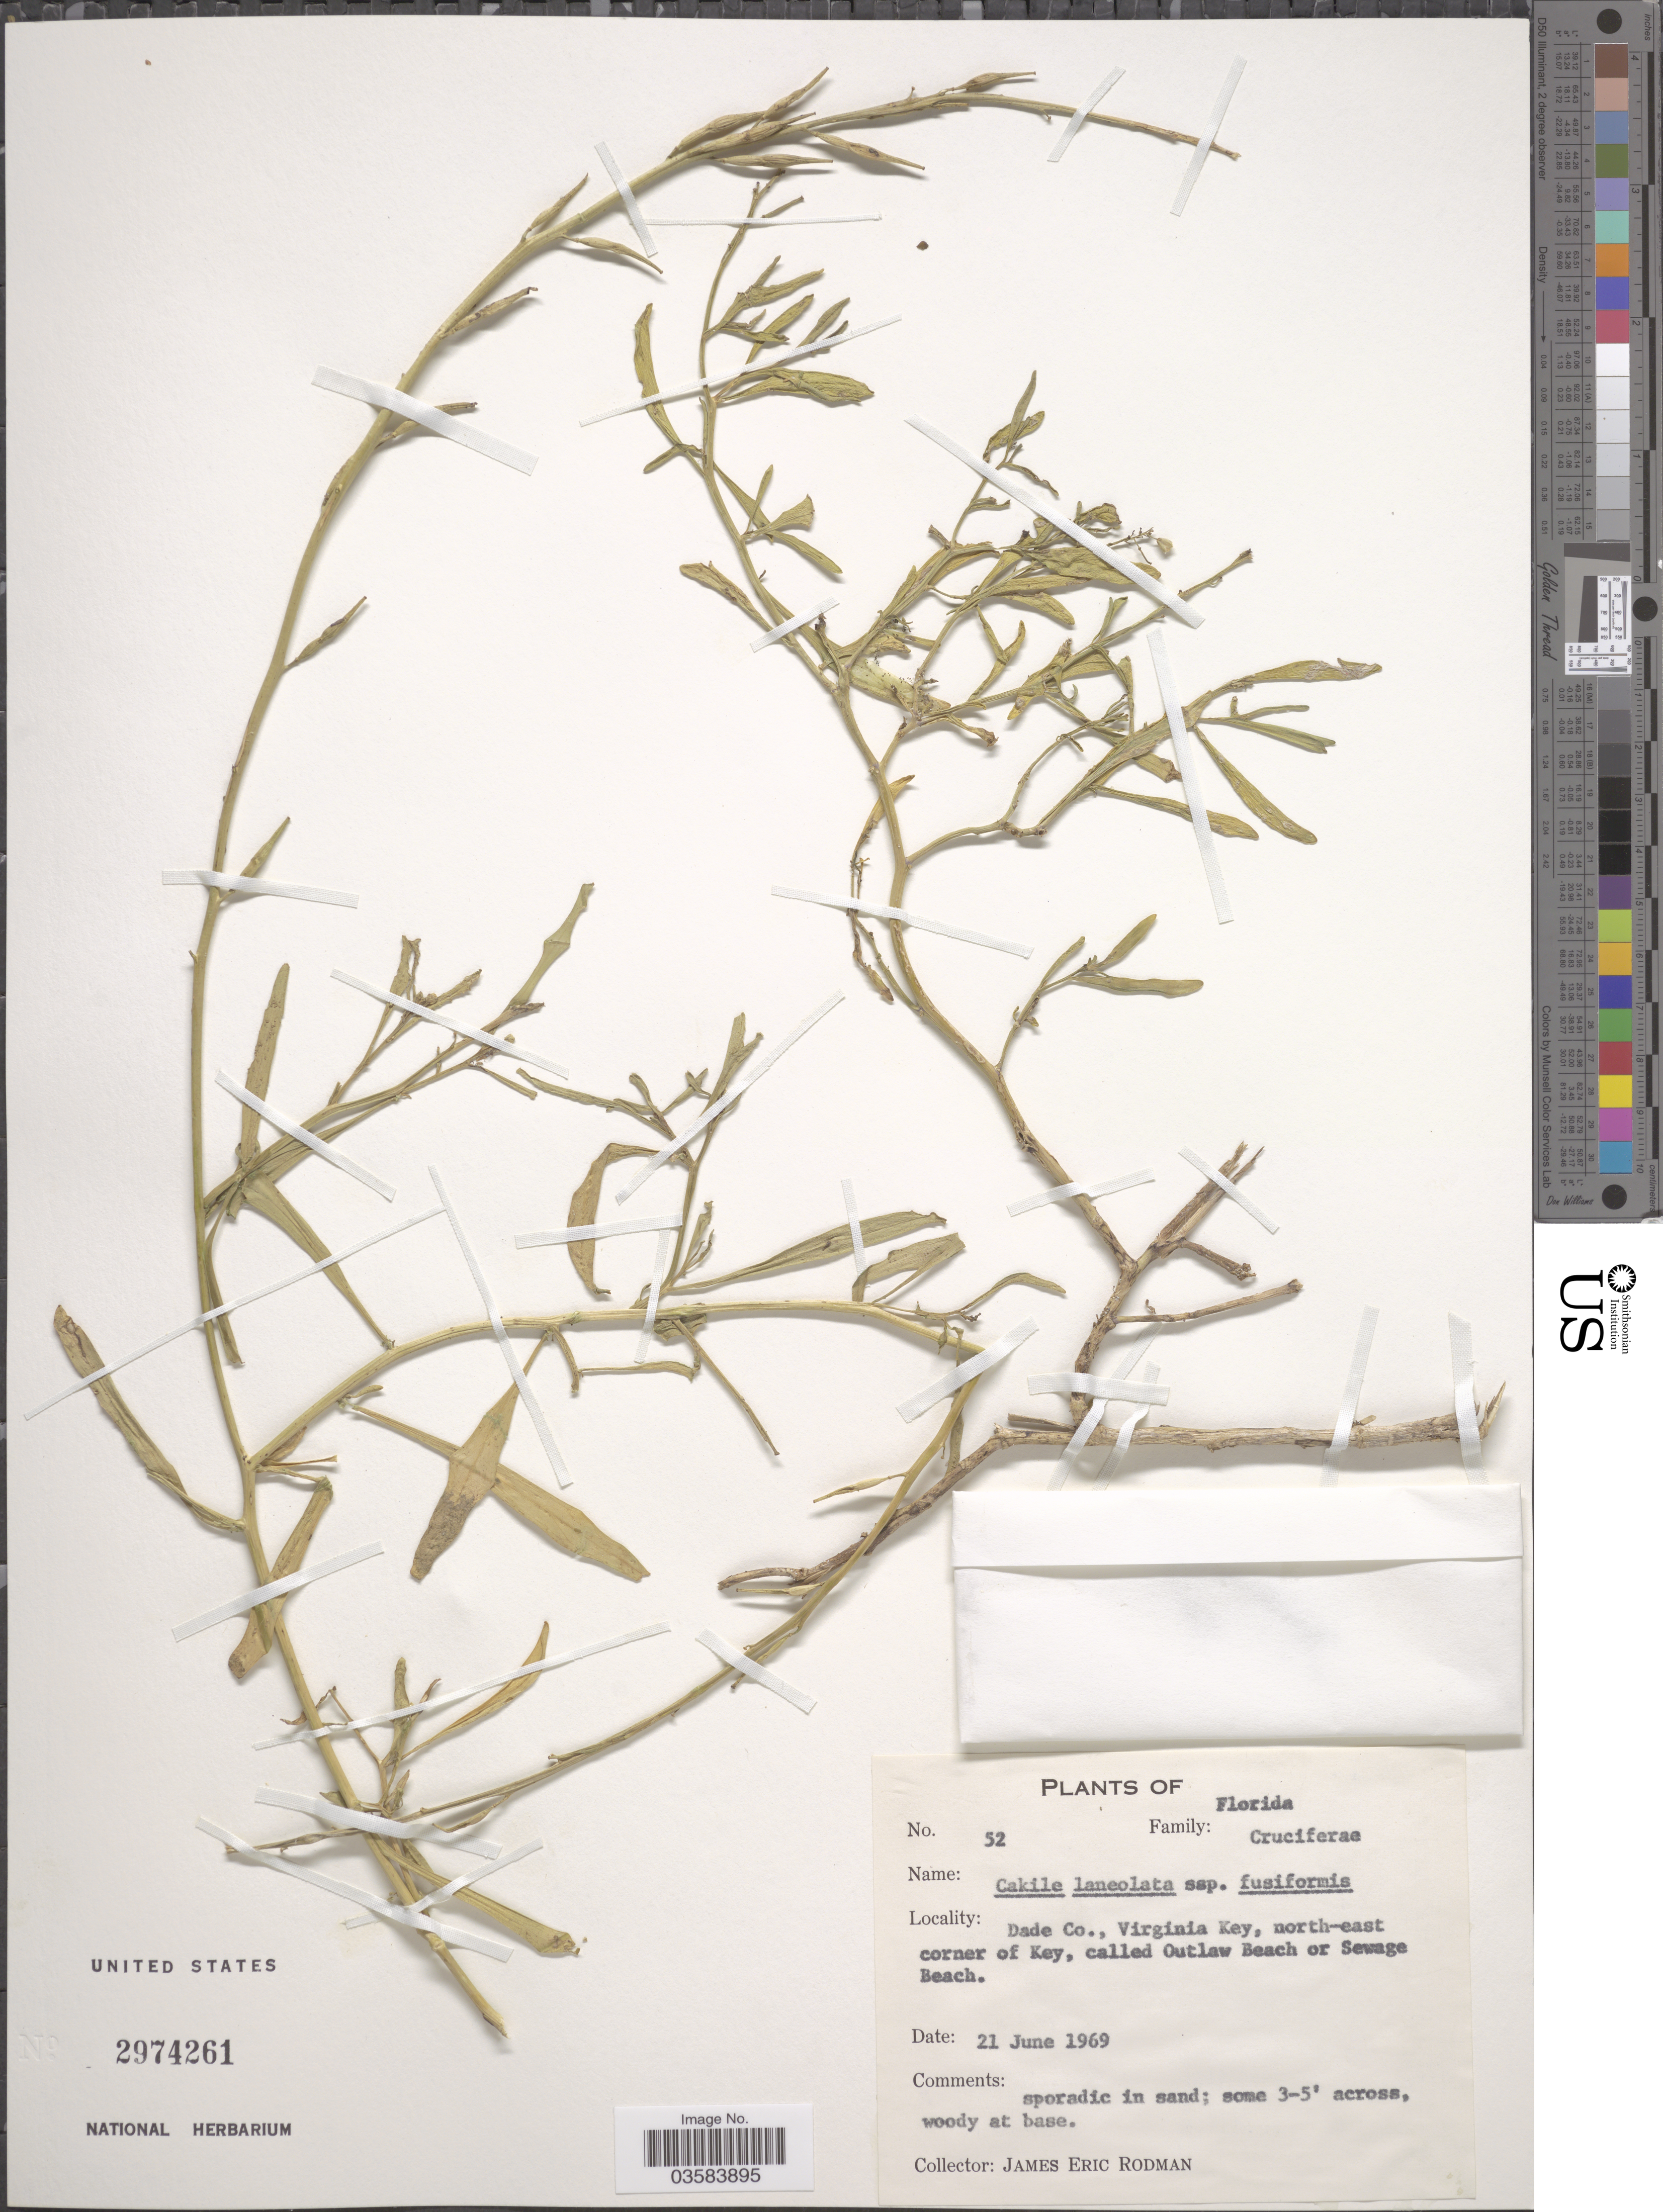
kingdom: Plantae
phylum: Tracheophyta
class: Magnoliopsida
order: Brassicales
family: Brassicaceae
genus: Cakile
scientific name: Cakile lanceolata subsp. fusiformis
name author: (Greene) Rodman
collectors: J. Rodman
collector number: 52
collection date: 1969-06-21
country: United States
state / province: Florida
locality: Dade Co., Virginia Key, north-east corner of Key, called Outlaw Beach or Sewage Beach.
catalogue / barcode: US 2974261